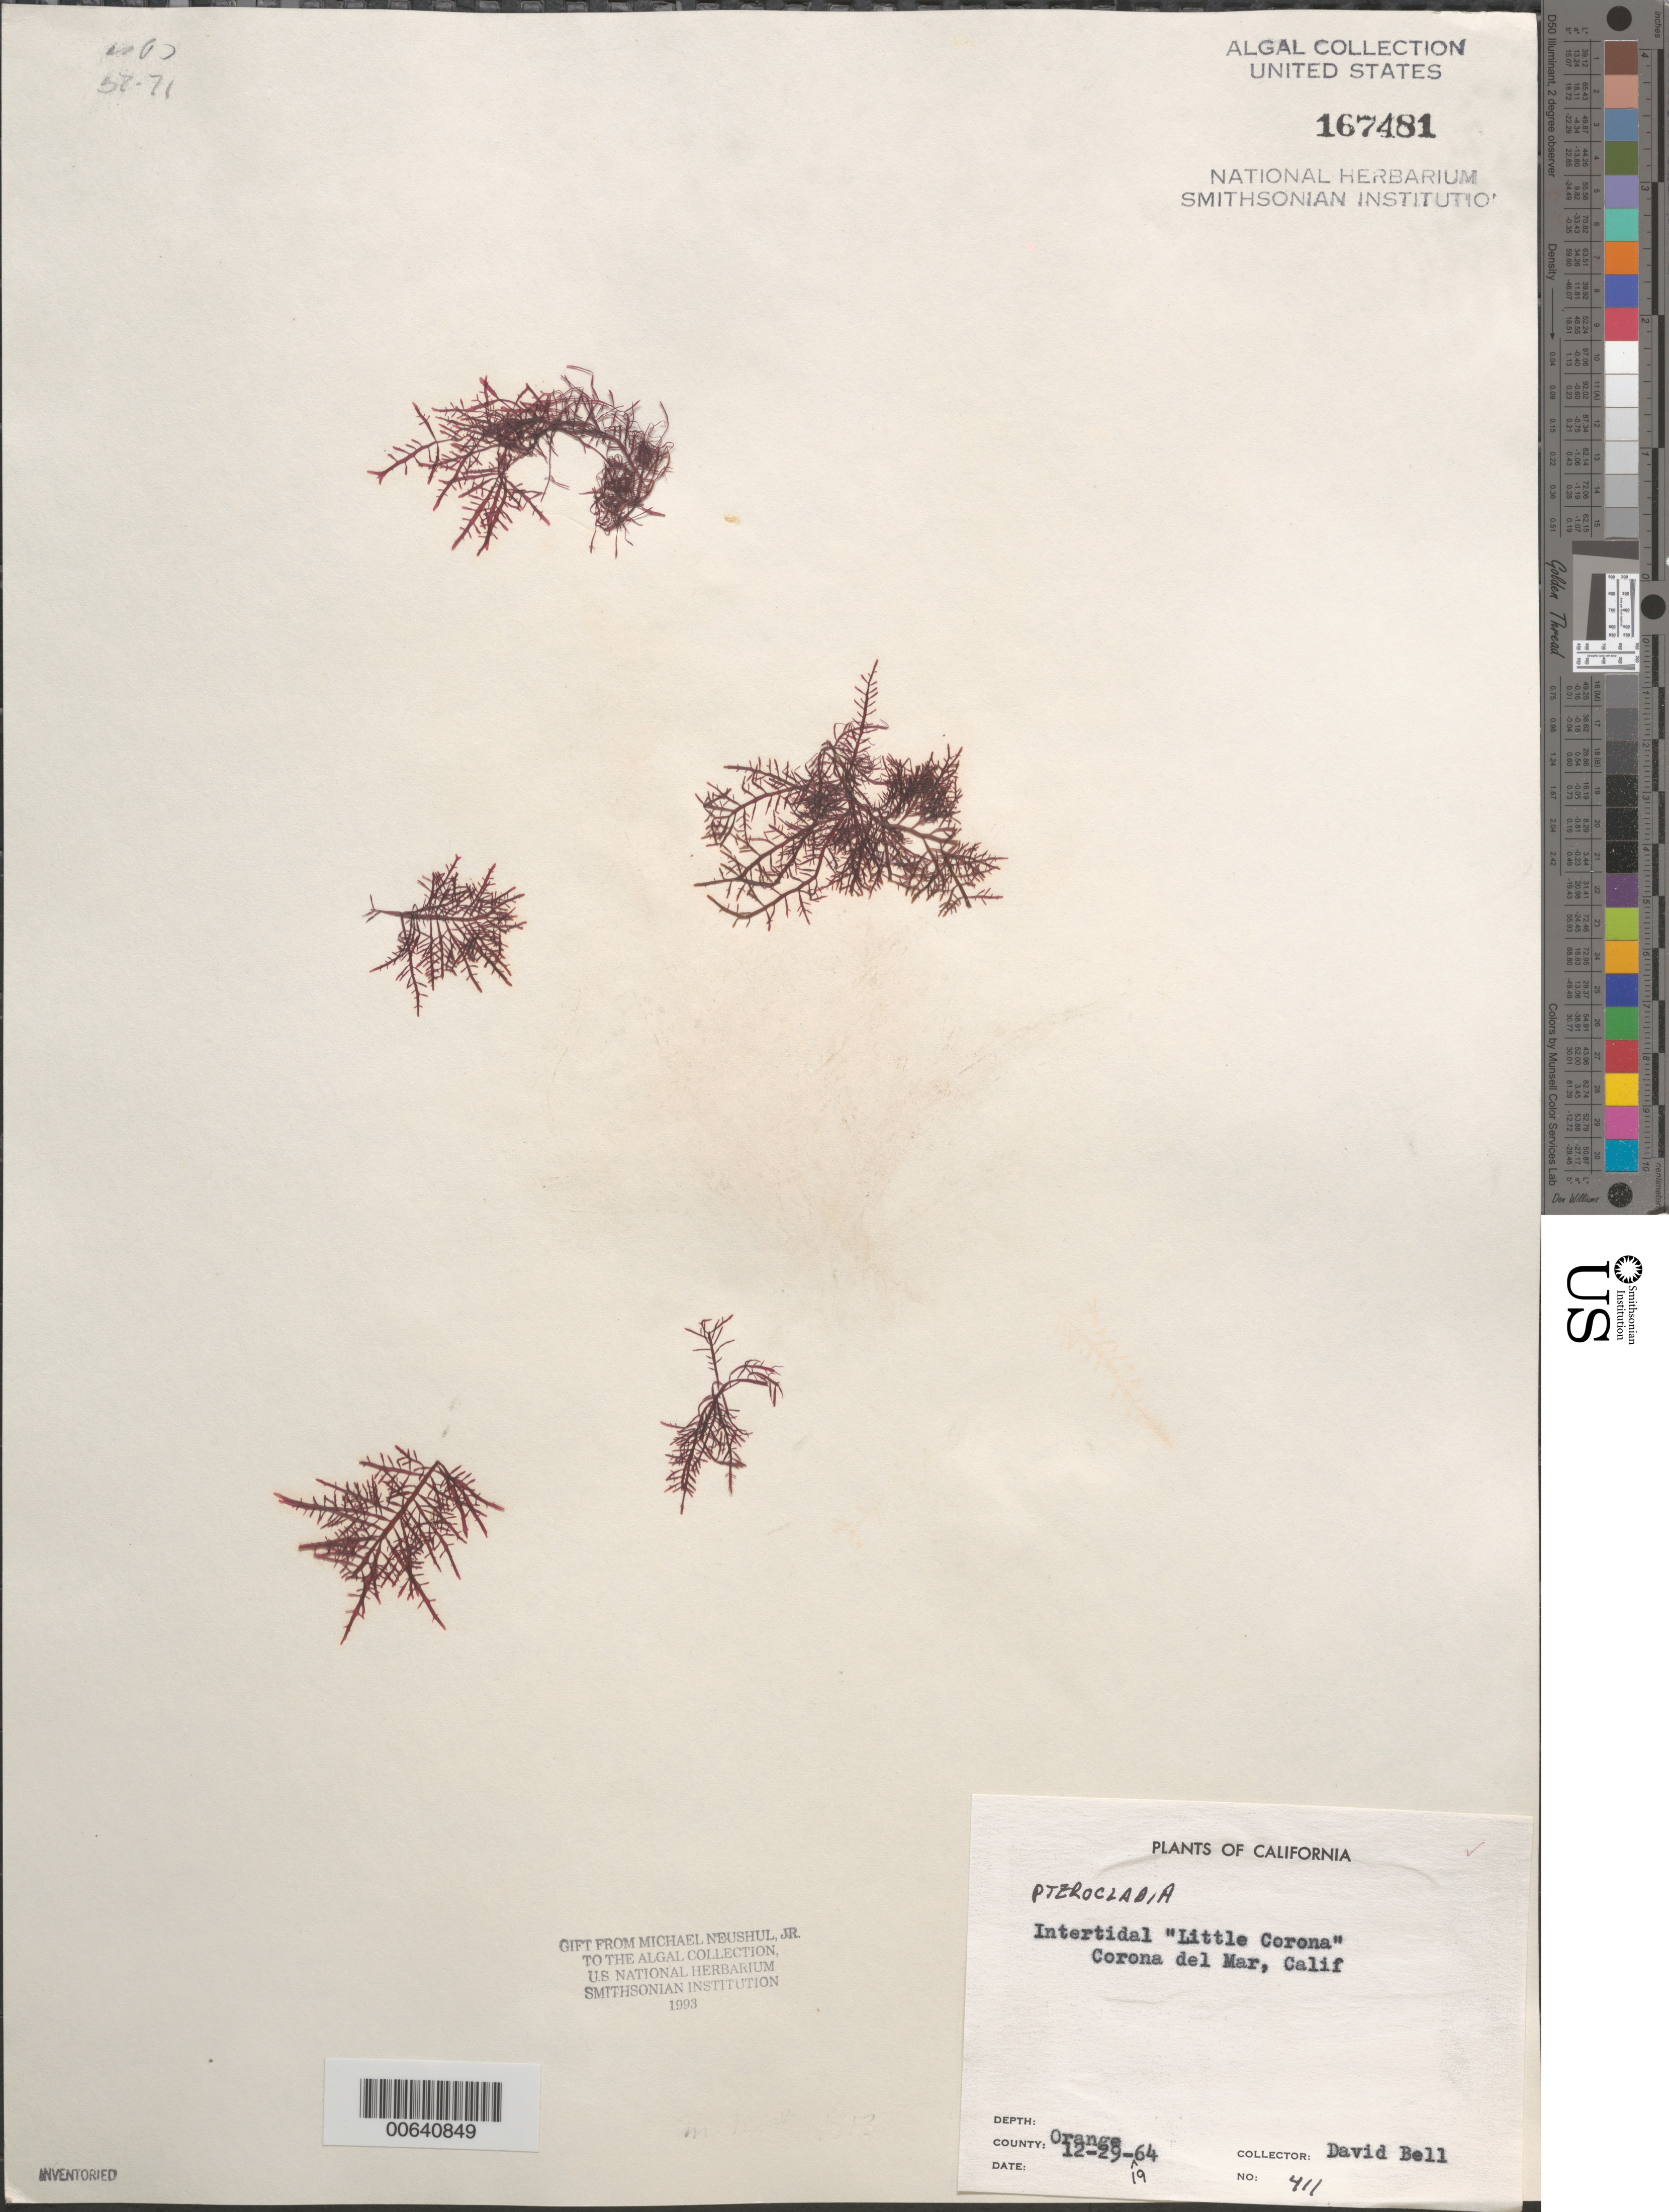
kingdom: Plantae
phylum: Rhodophyta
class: Florideophyceae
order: Gelidiales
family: Pterocladiaceae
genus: Pterocladia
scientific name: Pterocladia sp.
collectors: D. Bell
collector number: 411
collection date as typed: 29 Dec 1964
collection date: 1964-12-29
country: United States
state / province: California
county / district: Orange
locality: Corona del Mar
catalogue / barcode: US 167481